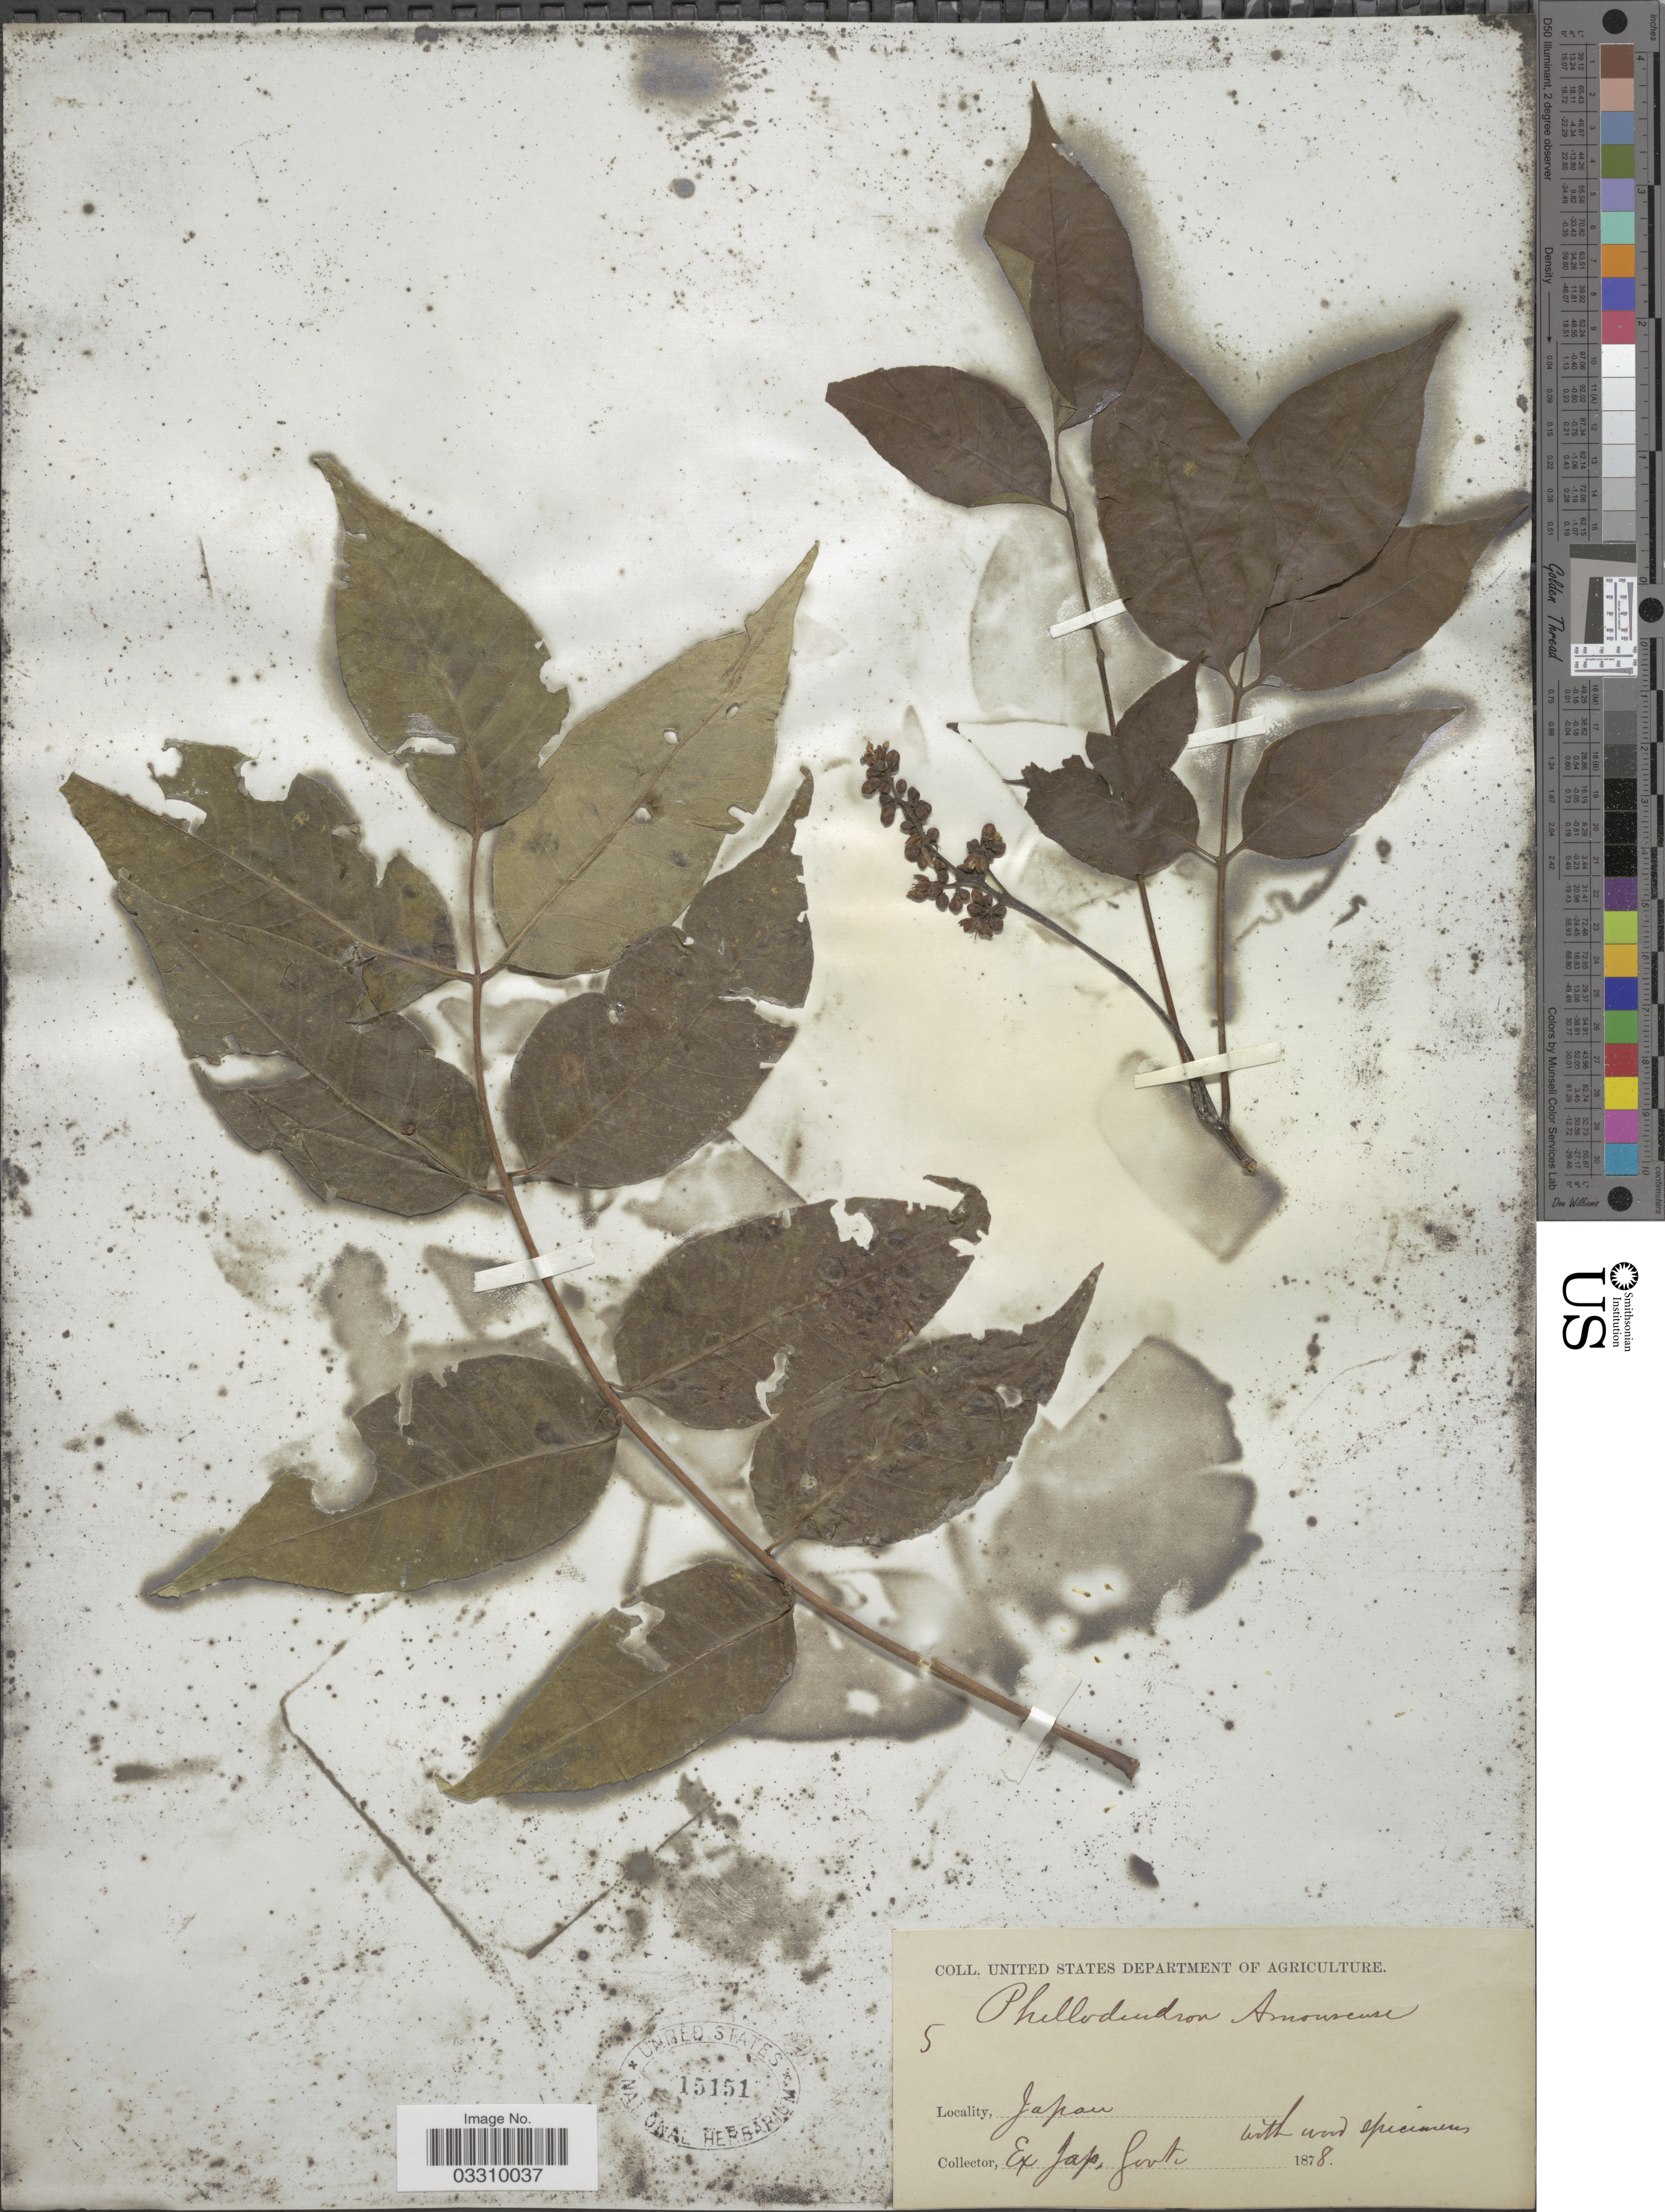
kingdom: Plantae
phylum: Tracheophyta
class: Magnoliopsida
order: Sapindales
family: Rutaceae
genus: Phellodendron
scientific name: Phellodendron amurense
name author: Rupr.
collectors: United States Department of Agriculture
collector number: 5?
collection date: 1878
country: Japan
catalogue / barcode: US 15151